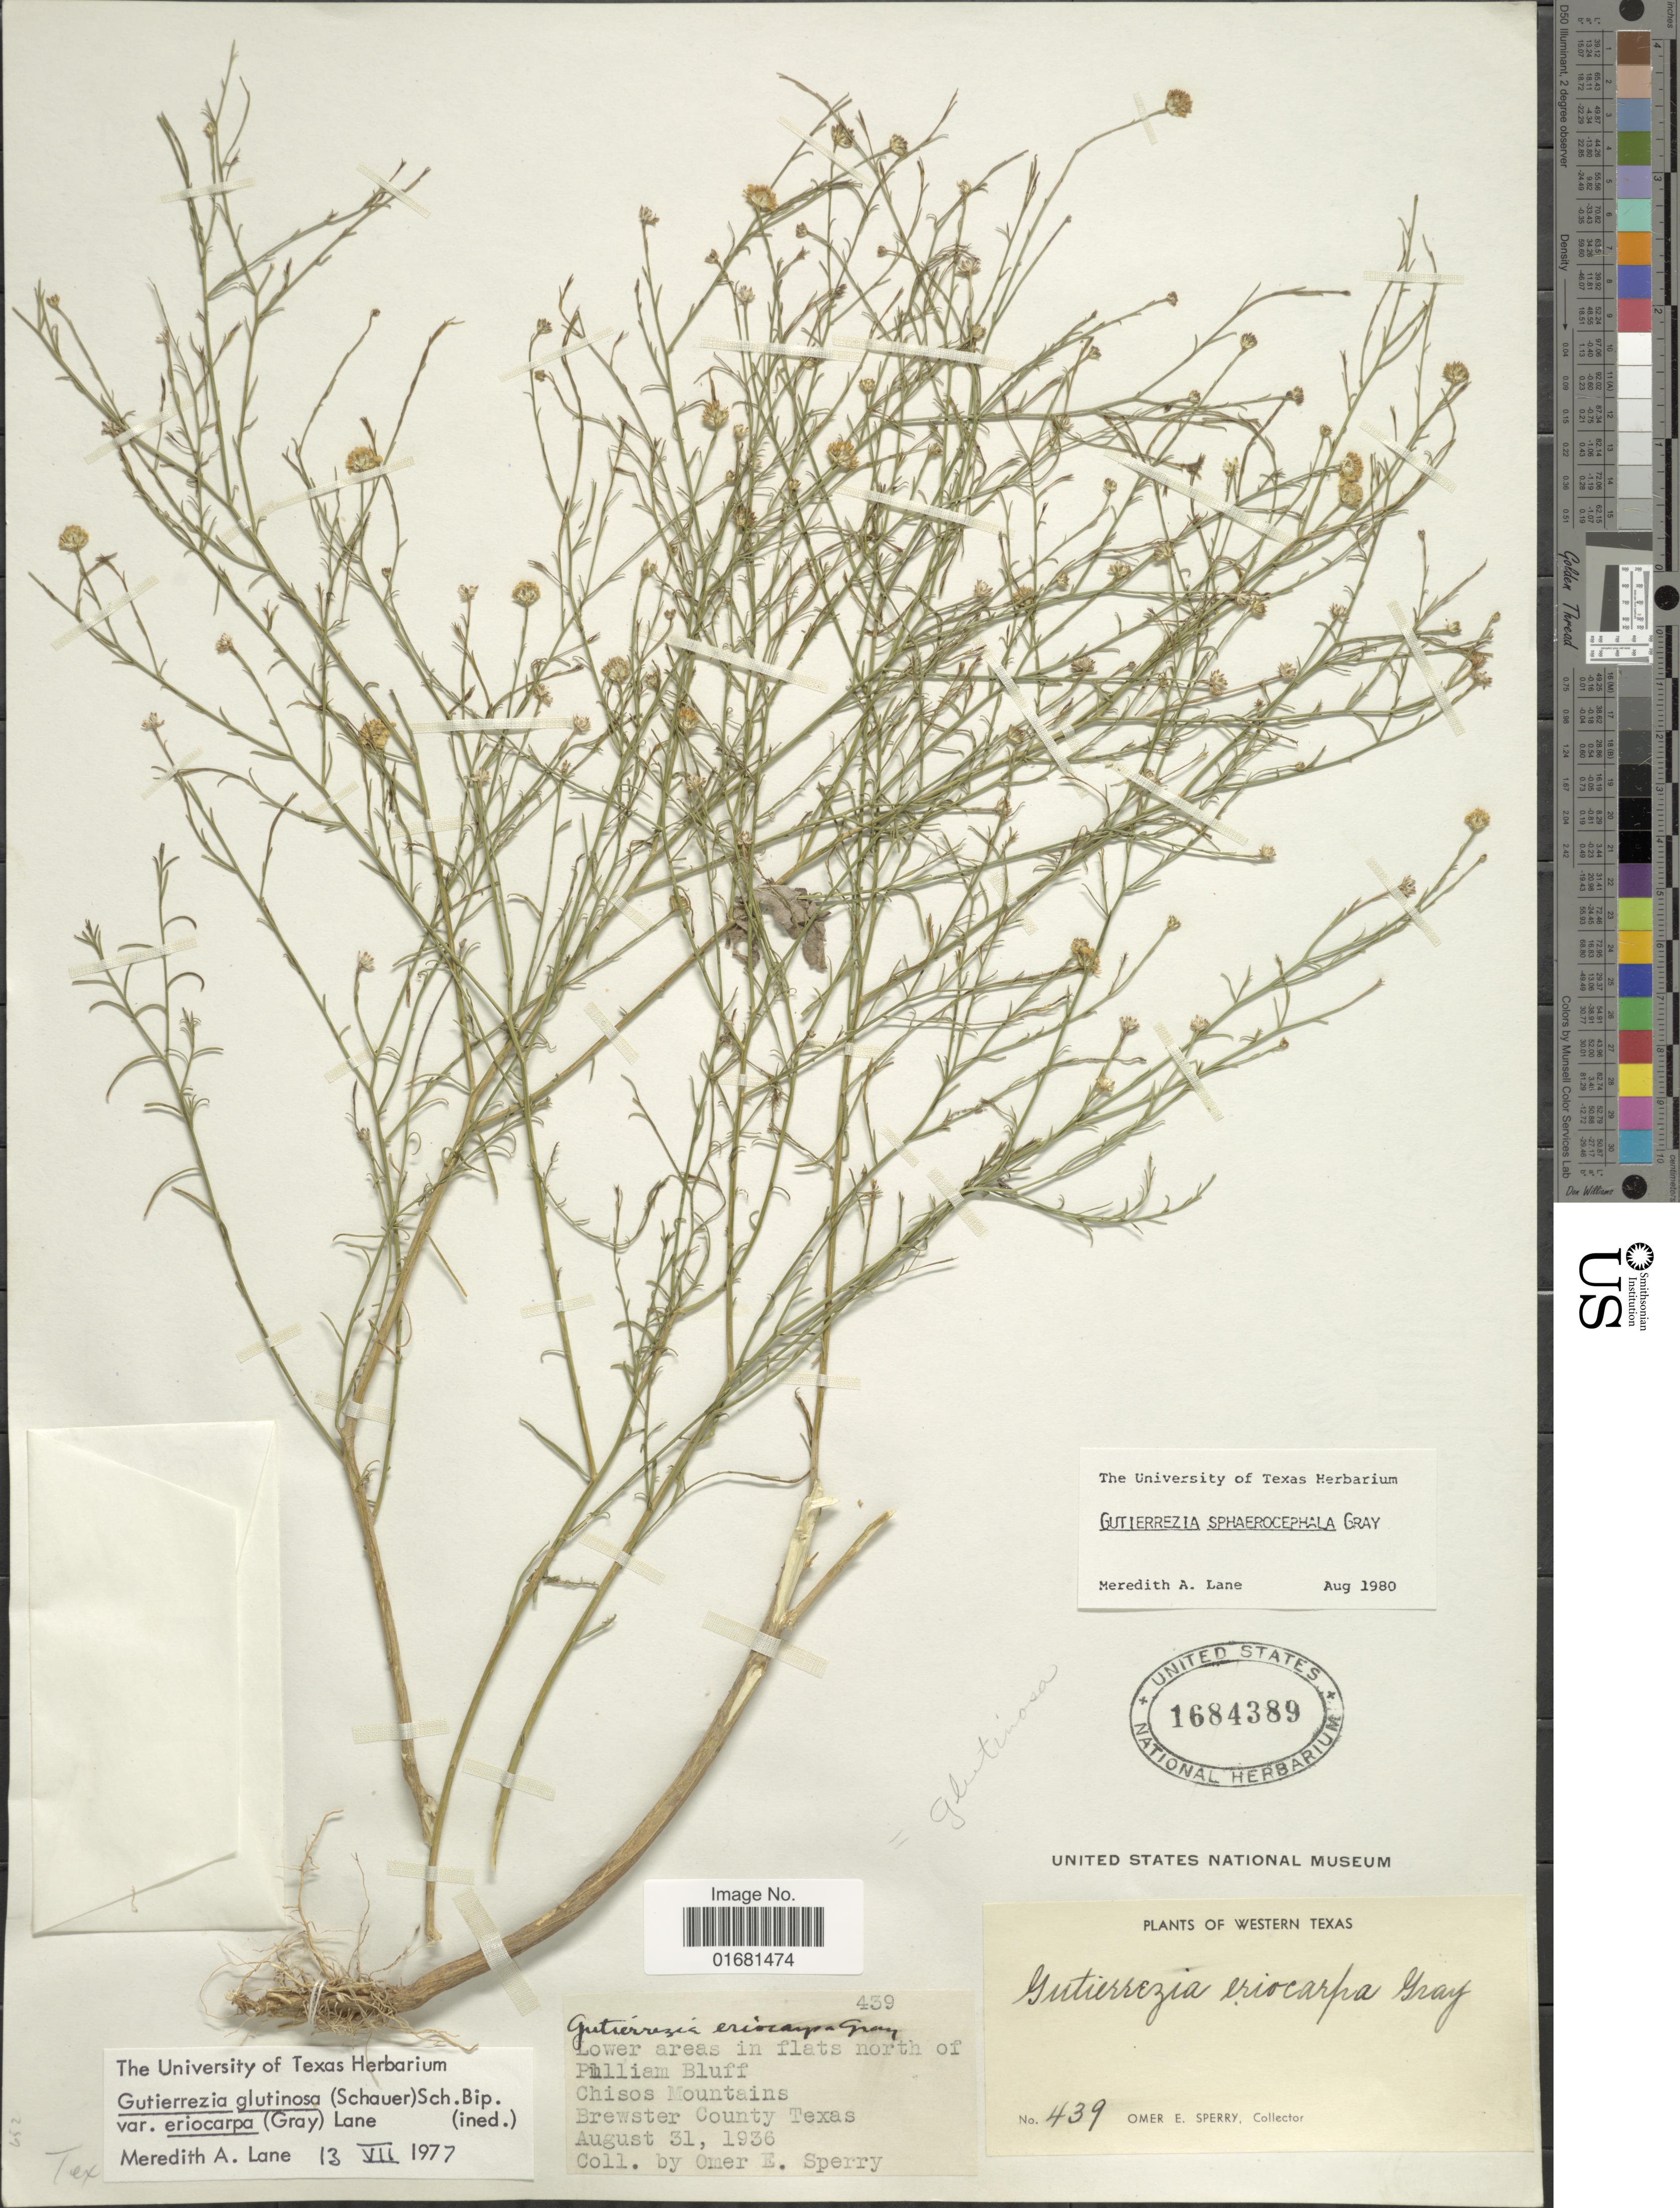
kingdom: Plantae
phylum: Tracheophyta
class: Magnoliopsida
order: Asterales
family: Asteraceae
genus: Gutierrezia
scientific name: Gutierrezia sphaerocephala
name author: A. Gray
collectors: O. E. Sperry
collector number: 439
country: United States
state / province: Texas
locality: Western Texas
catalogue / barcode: US 1684389